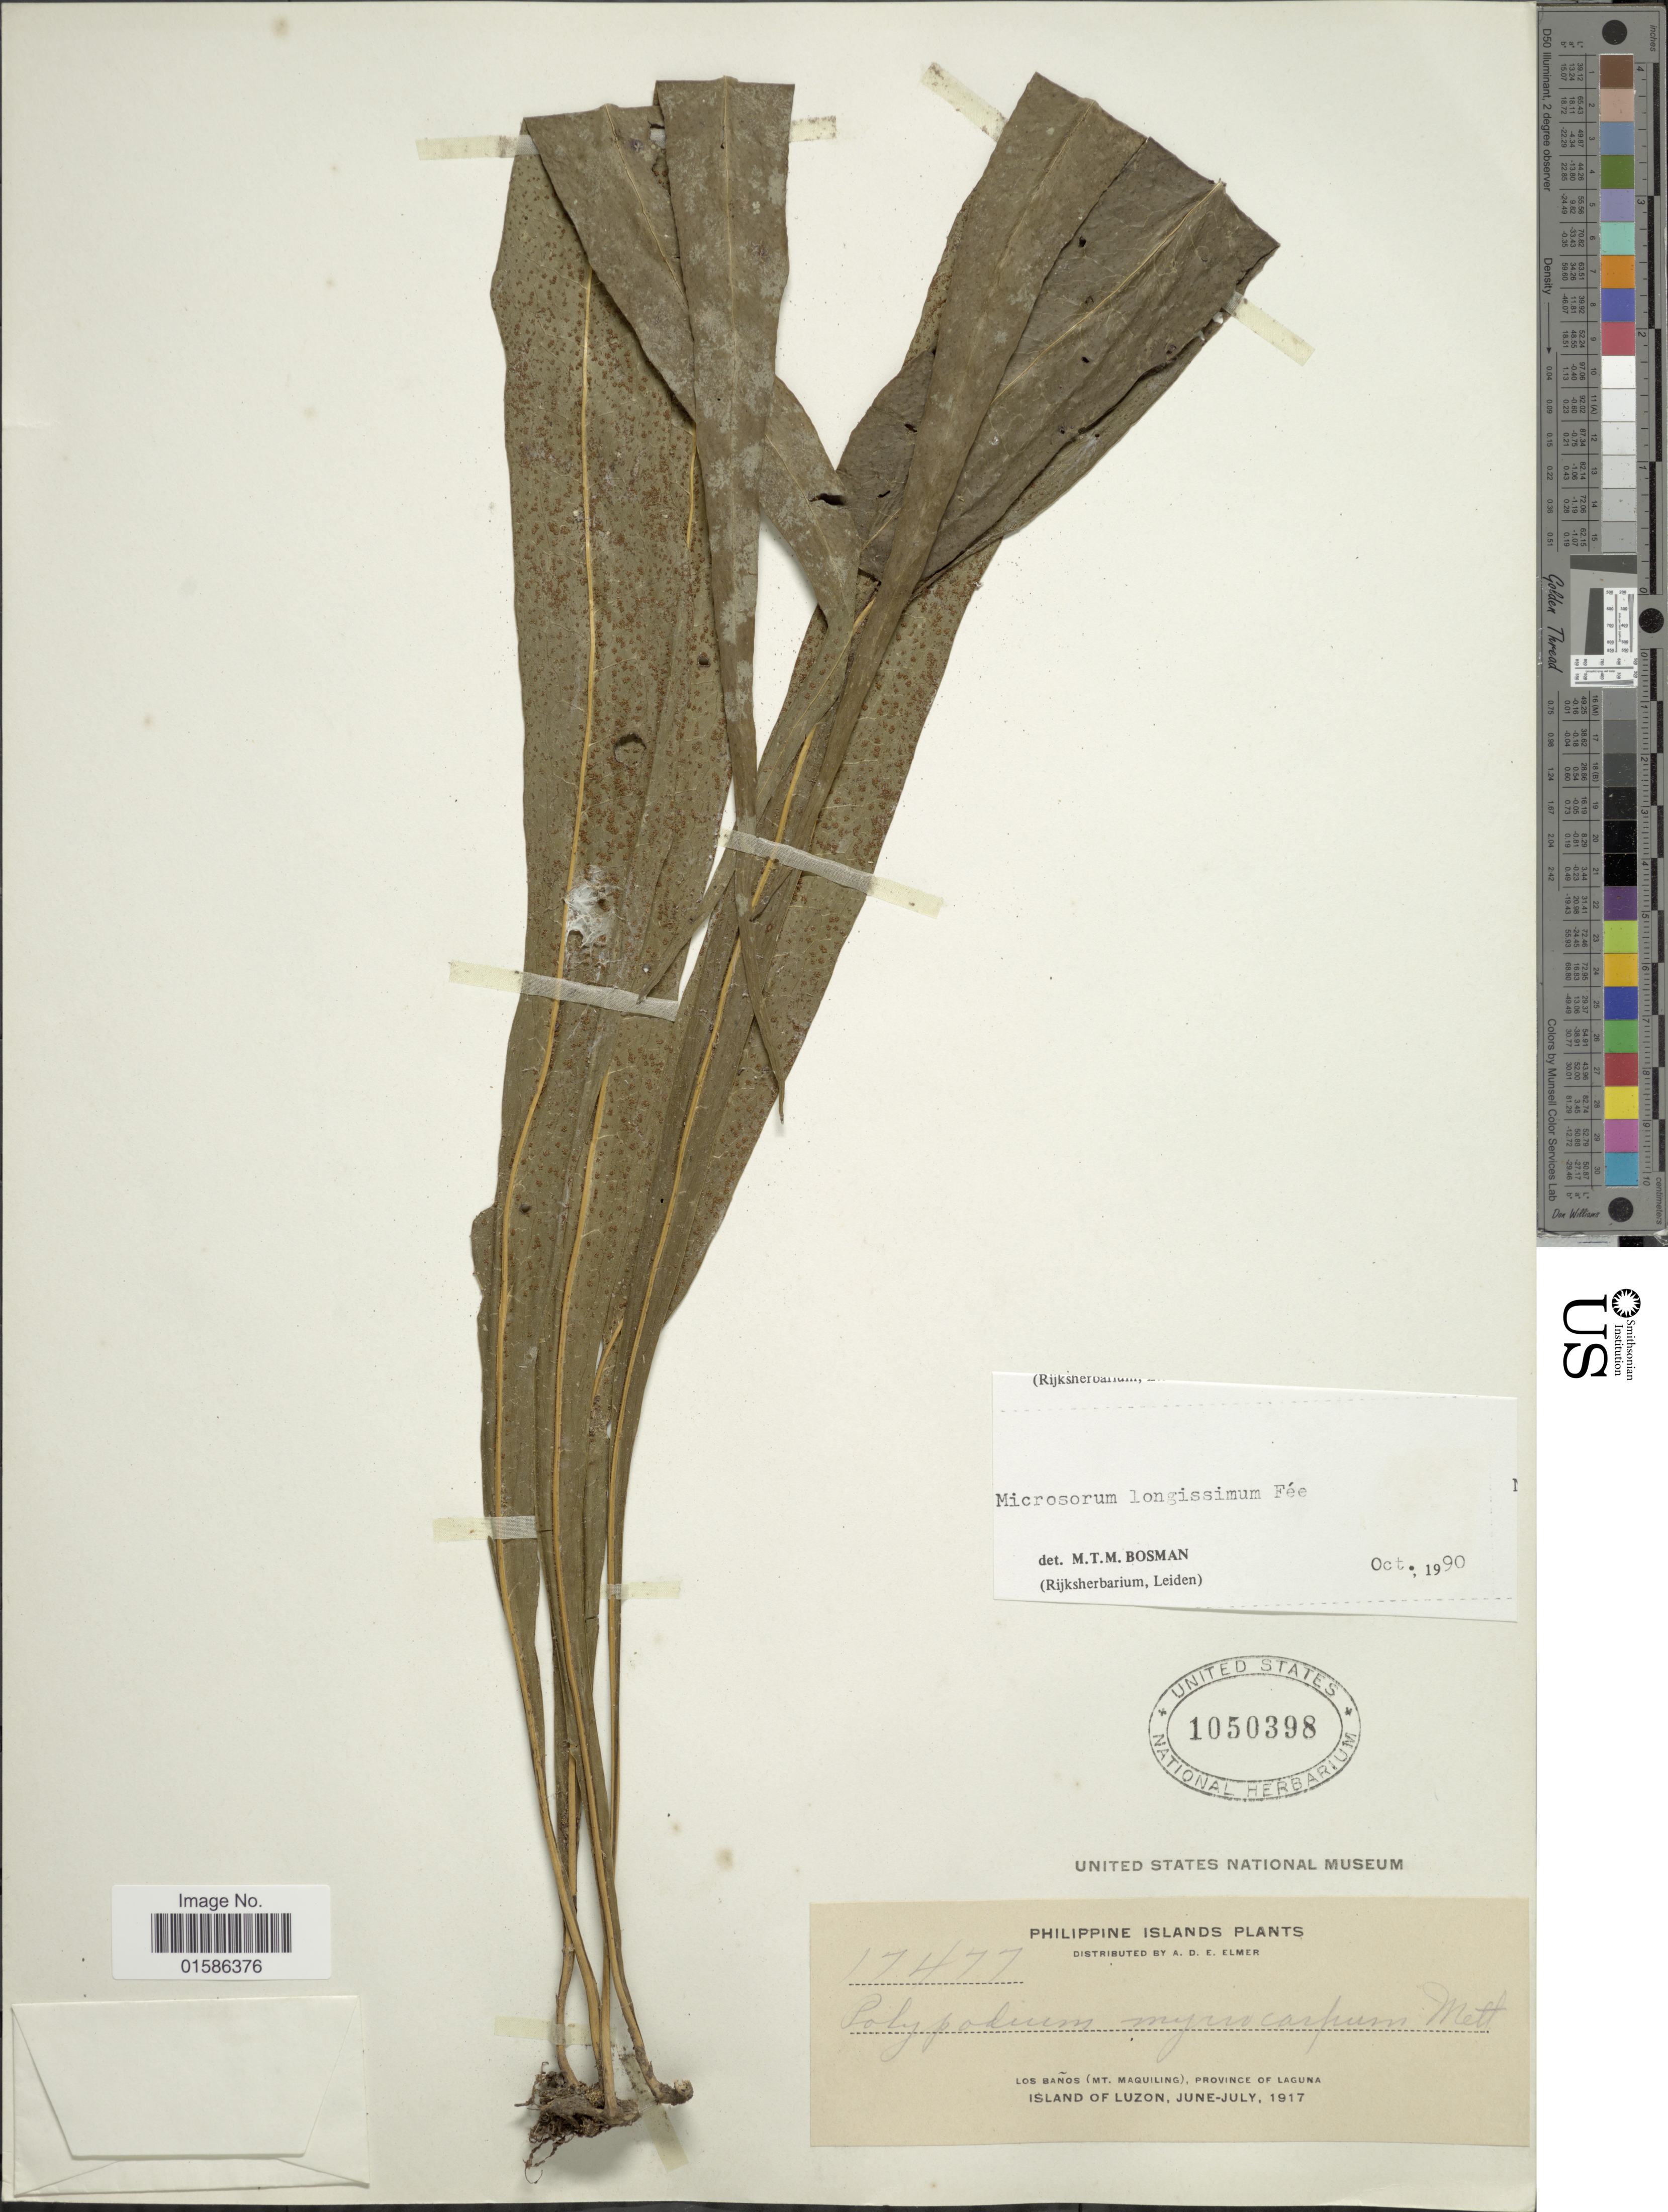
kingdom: Plantae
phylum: Tracheophyta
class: Polypodiopsida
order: Polypodiales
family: Polypodiaceae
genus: Microsorum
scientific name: Microsorum longissimum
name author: Fée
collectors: A. D. E. Elmer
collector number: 17477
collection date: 1917-06/1917-07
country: Philippines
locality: Philippine Islands, Los Baños (Mt. Maquiling), Province of Laguna, Island of Luzon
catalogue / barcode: US 1050398